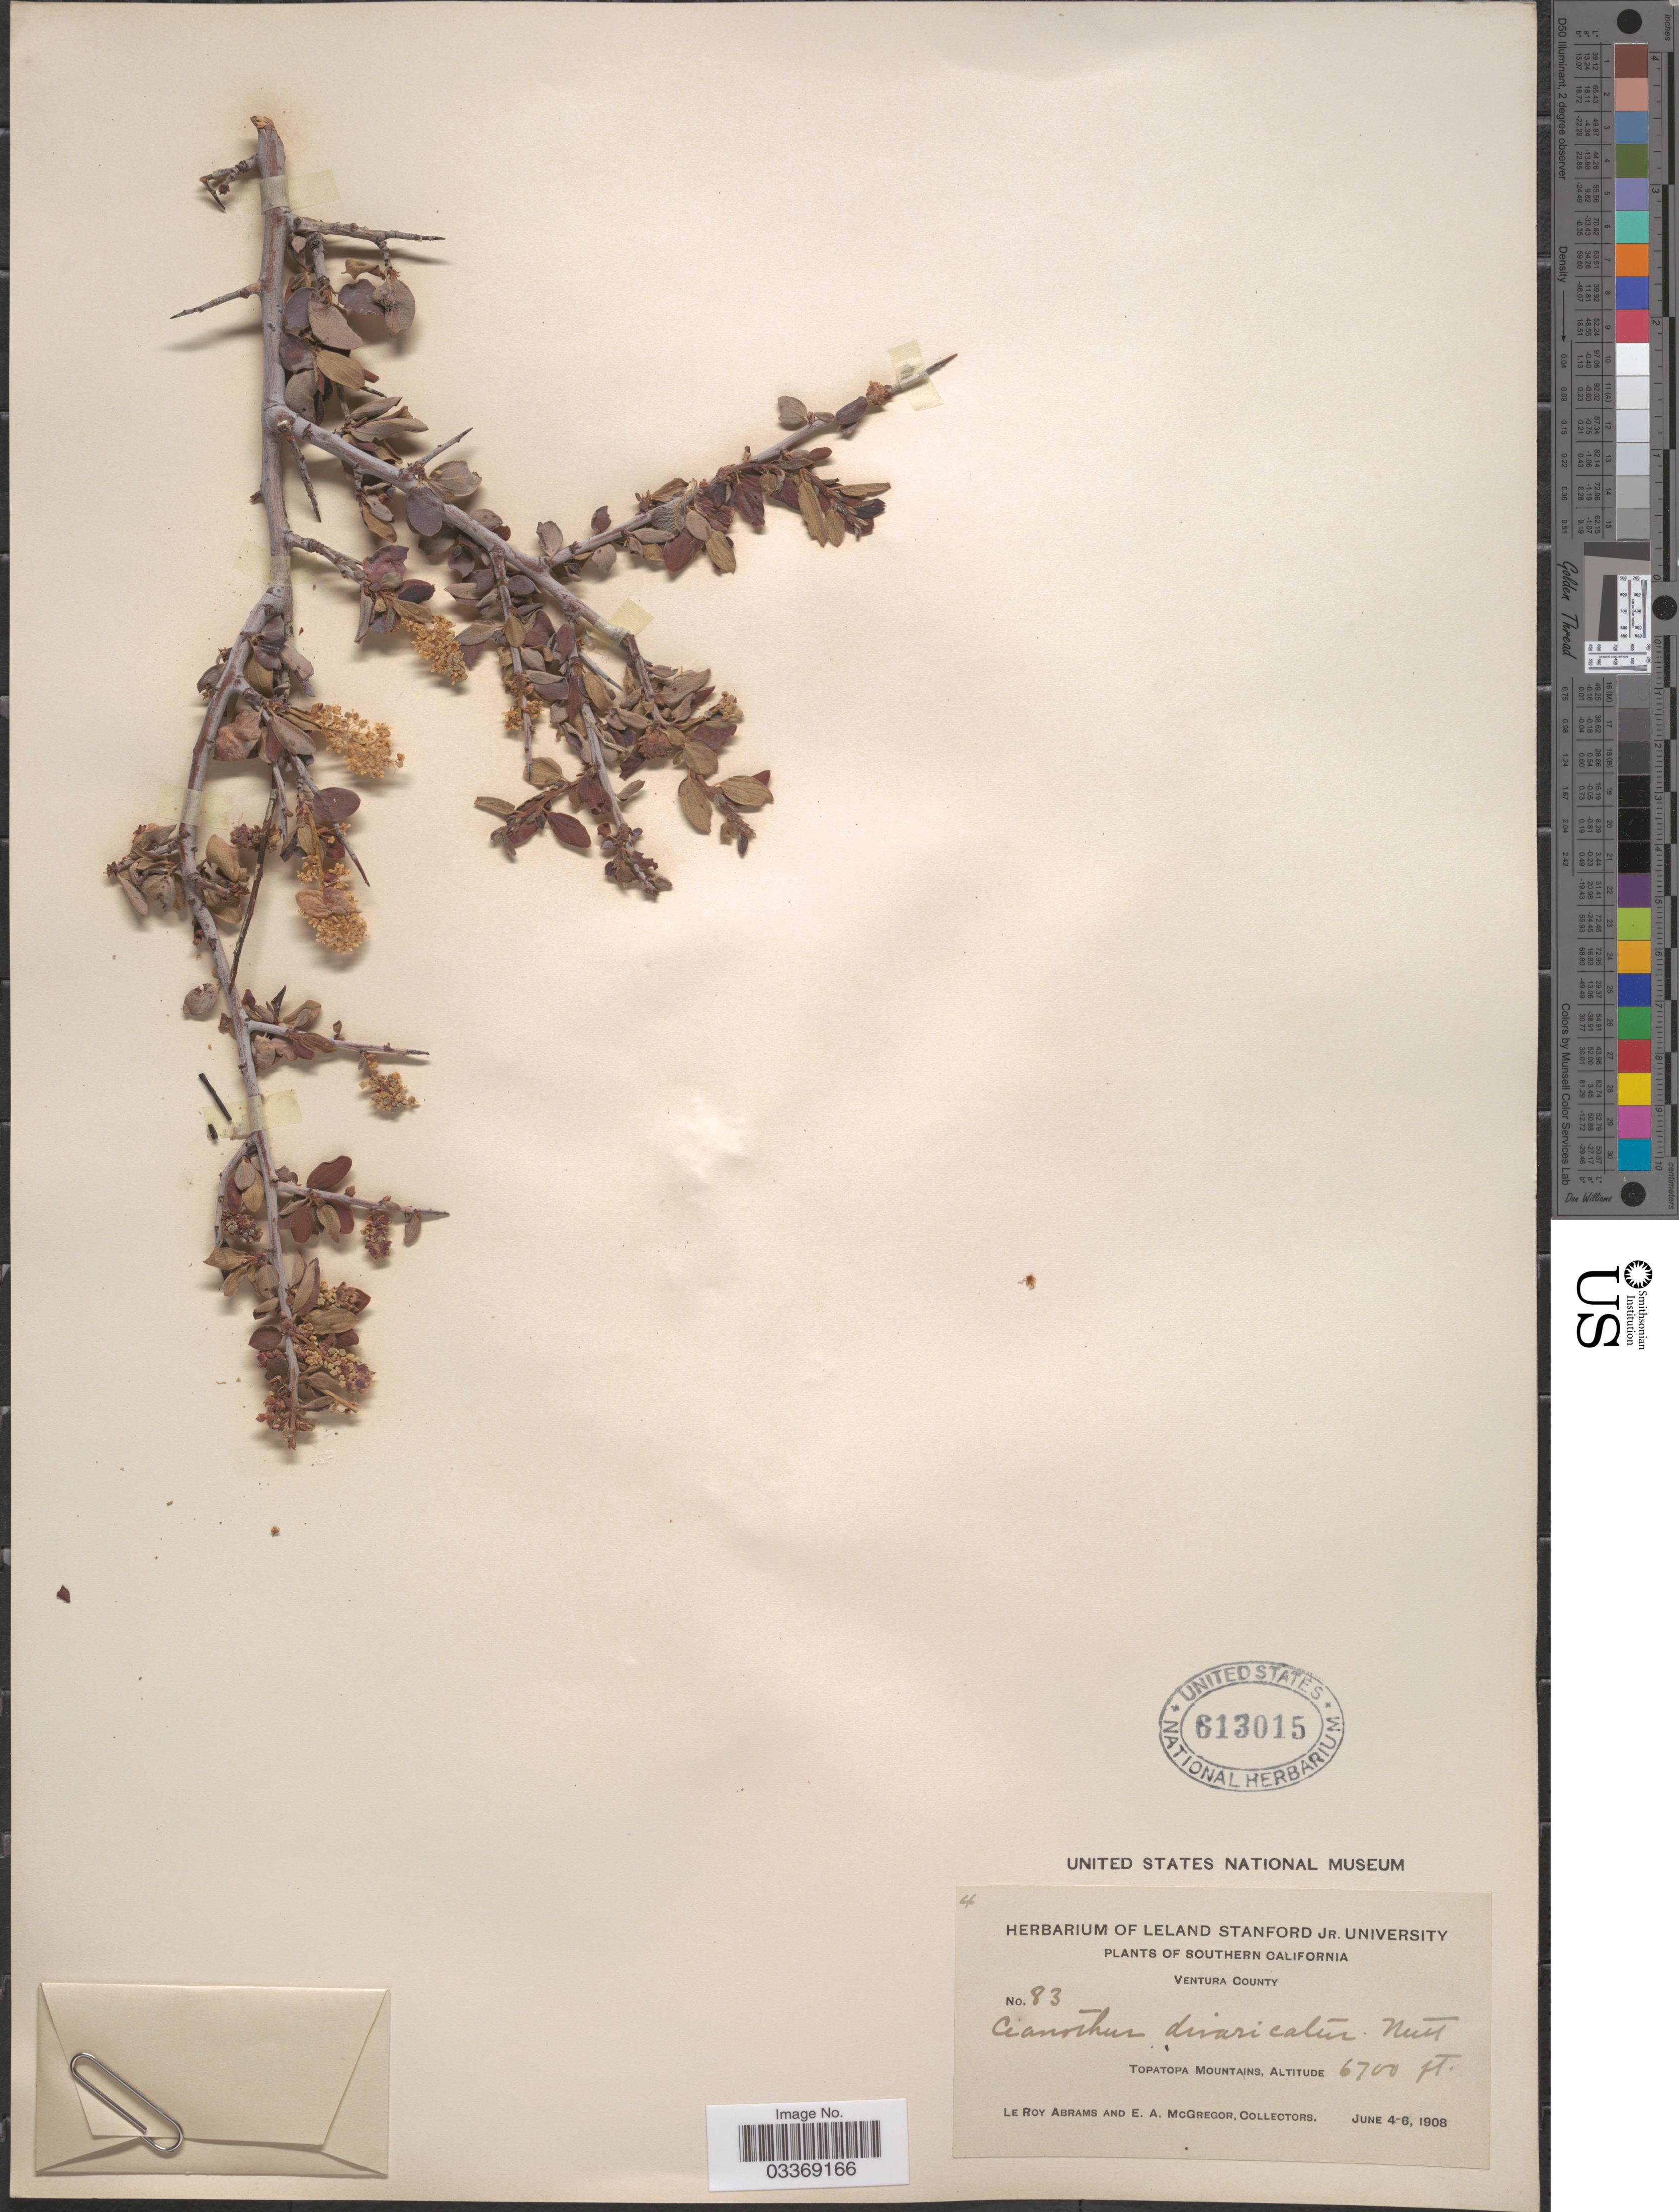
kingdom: Plantae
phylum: Tracheophyta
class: Magnoliopsida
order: Rosales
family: Rhamnaceae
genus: Ceanothus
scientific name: Ceanothus divaricatus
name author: Nutt. ex Torr. & S.F. Gray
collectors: L. Abrams & E. A. McGregor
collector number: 83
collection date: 1908-06-04/1908-06-06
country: United States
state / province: California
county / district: Ventura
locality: Southern California, Ventura County, Topatopa Mountains.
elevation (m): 2042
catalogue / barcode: US 613015